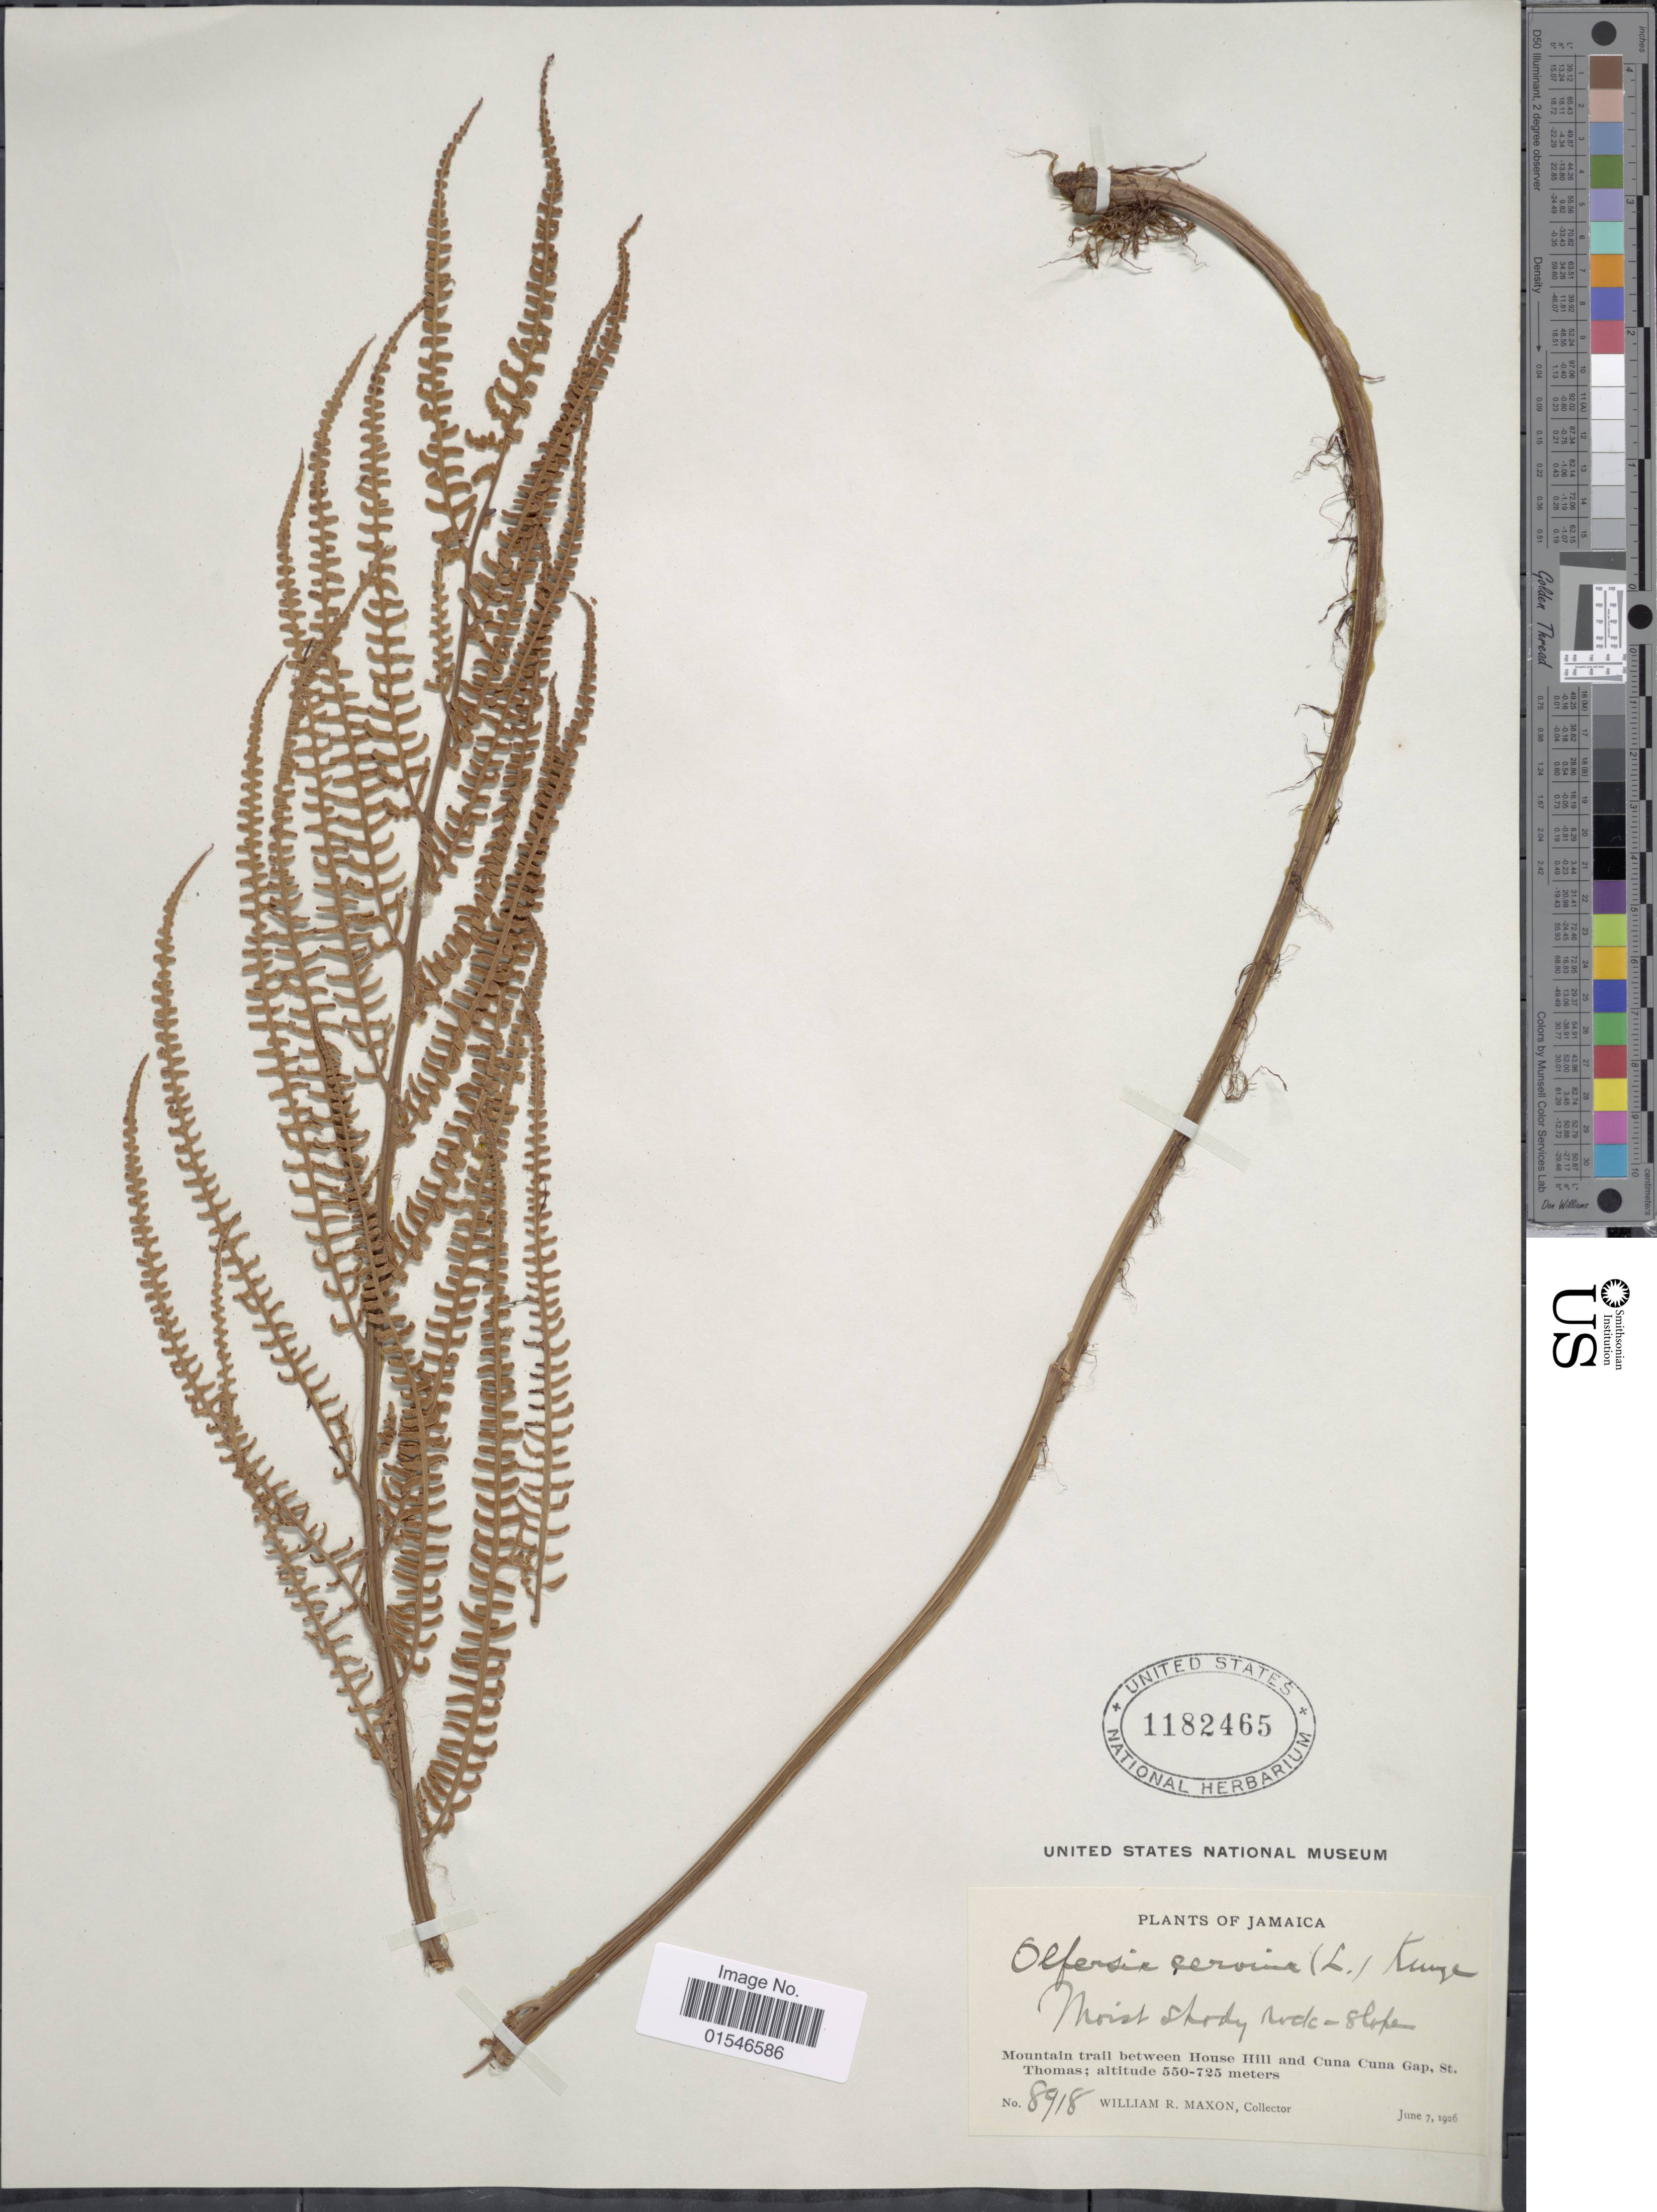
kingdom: Plantae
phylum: Tracheophyta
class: Polypodiopsida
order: Polypodiales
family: Dryopteridaceae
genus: Olfersia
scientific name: Olfersia cervina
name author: (L.) Kunze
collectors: W. R. Maxon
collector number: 8918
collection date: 1926-06-07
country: Jamaica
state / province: Saint Thomas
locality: Mountain trail between House Hill and Cuna Cuna Gap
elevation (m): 550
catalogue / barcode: US 1182465